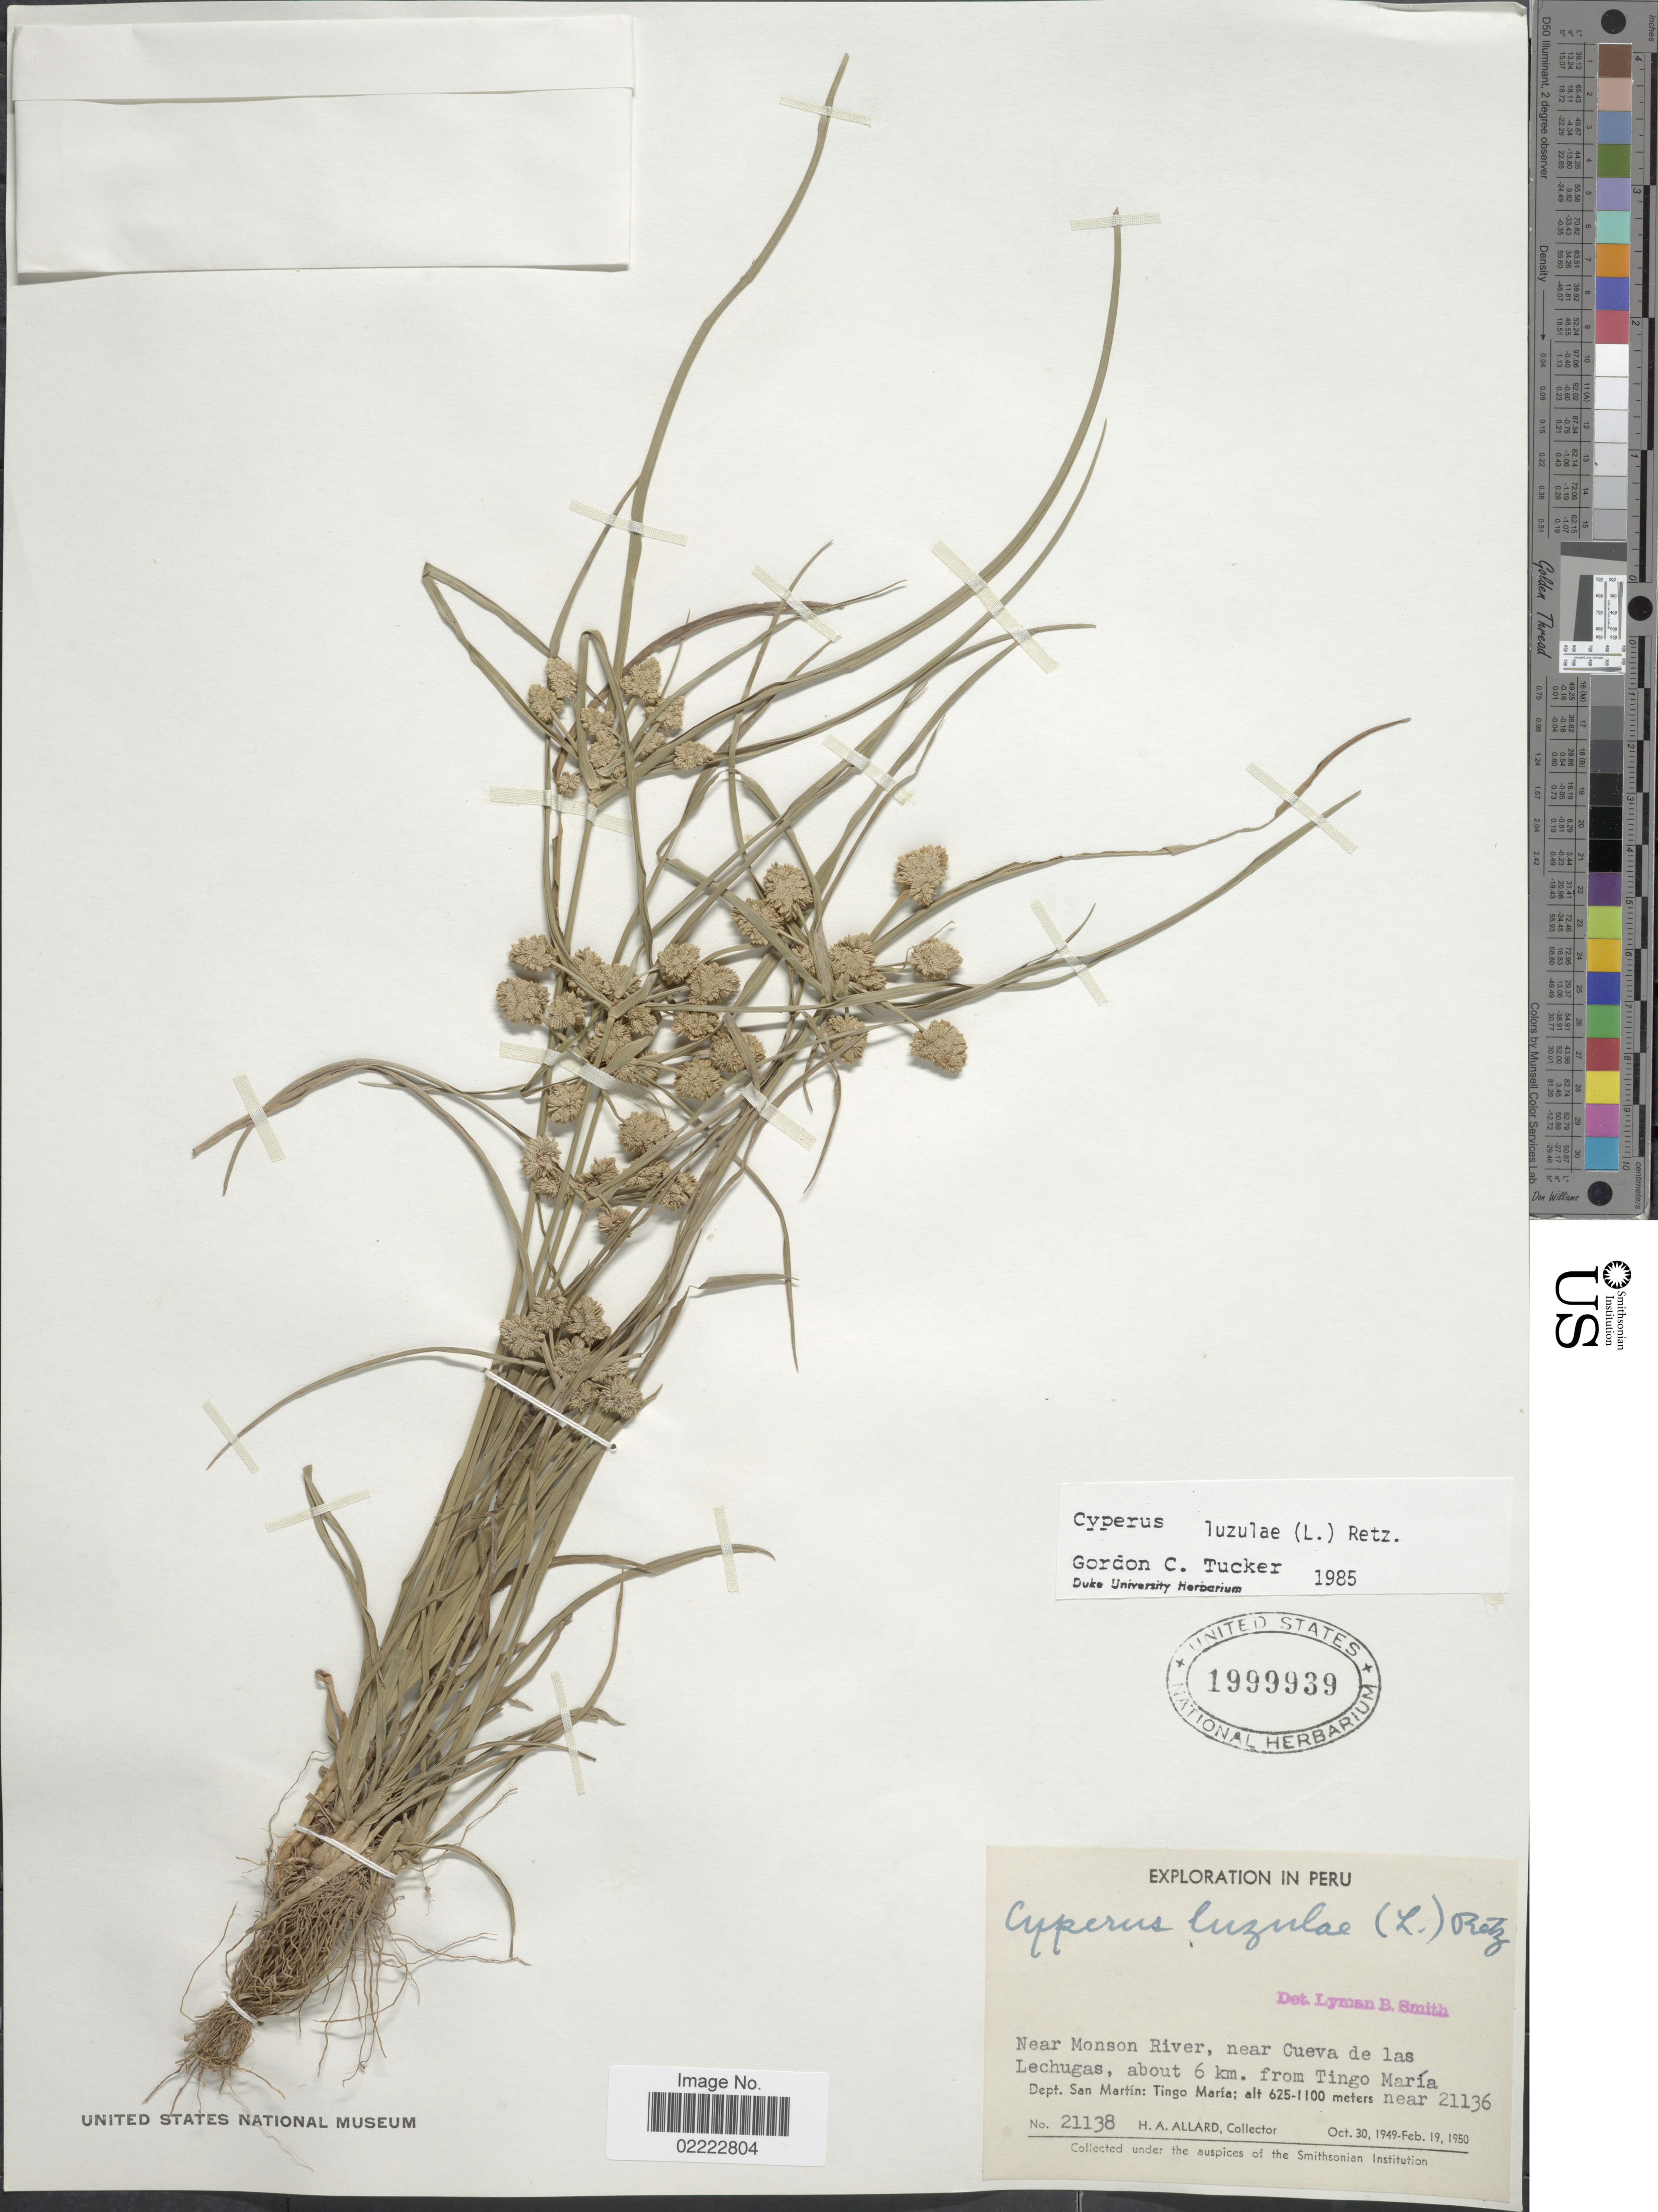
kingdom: Plantae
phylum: Tracheophyta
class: Liliopsida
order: Poales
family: Cyperaceae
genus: Cyperus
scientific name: Cyperus luzulae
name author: (L.) Rottb. ex Retz.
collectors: H. A. Allard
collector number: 21138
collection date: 1949-10-30/1950-02-19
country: Peru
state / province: San Martín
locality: Near Monson River, near Cueva de las Lechugas, about 6 km from Tingo María, Dept San martin: Tingo María, near 21136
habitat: near river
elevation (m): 625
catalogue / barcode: US 1999939